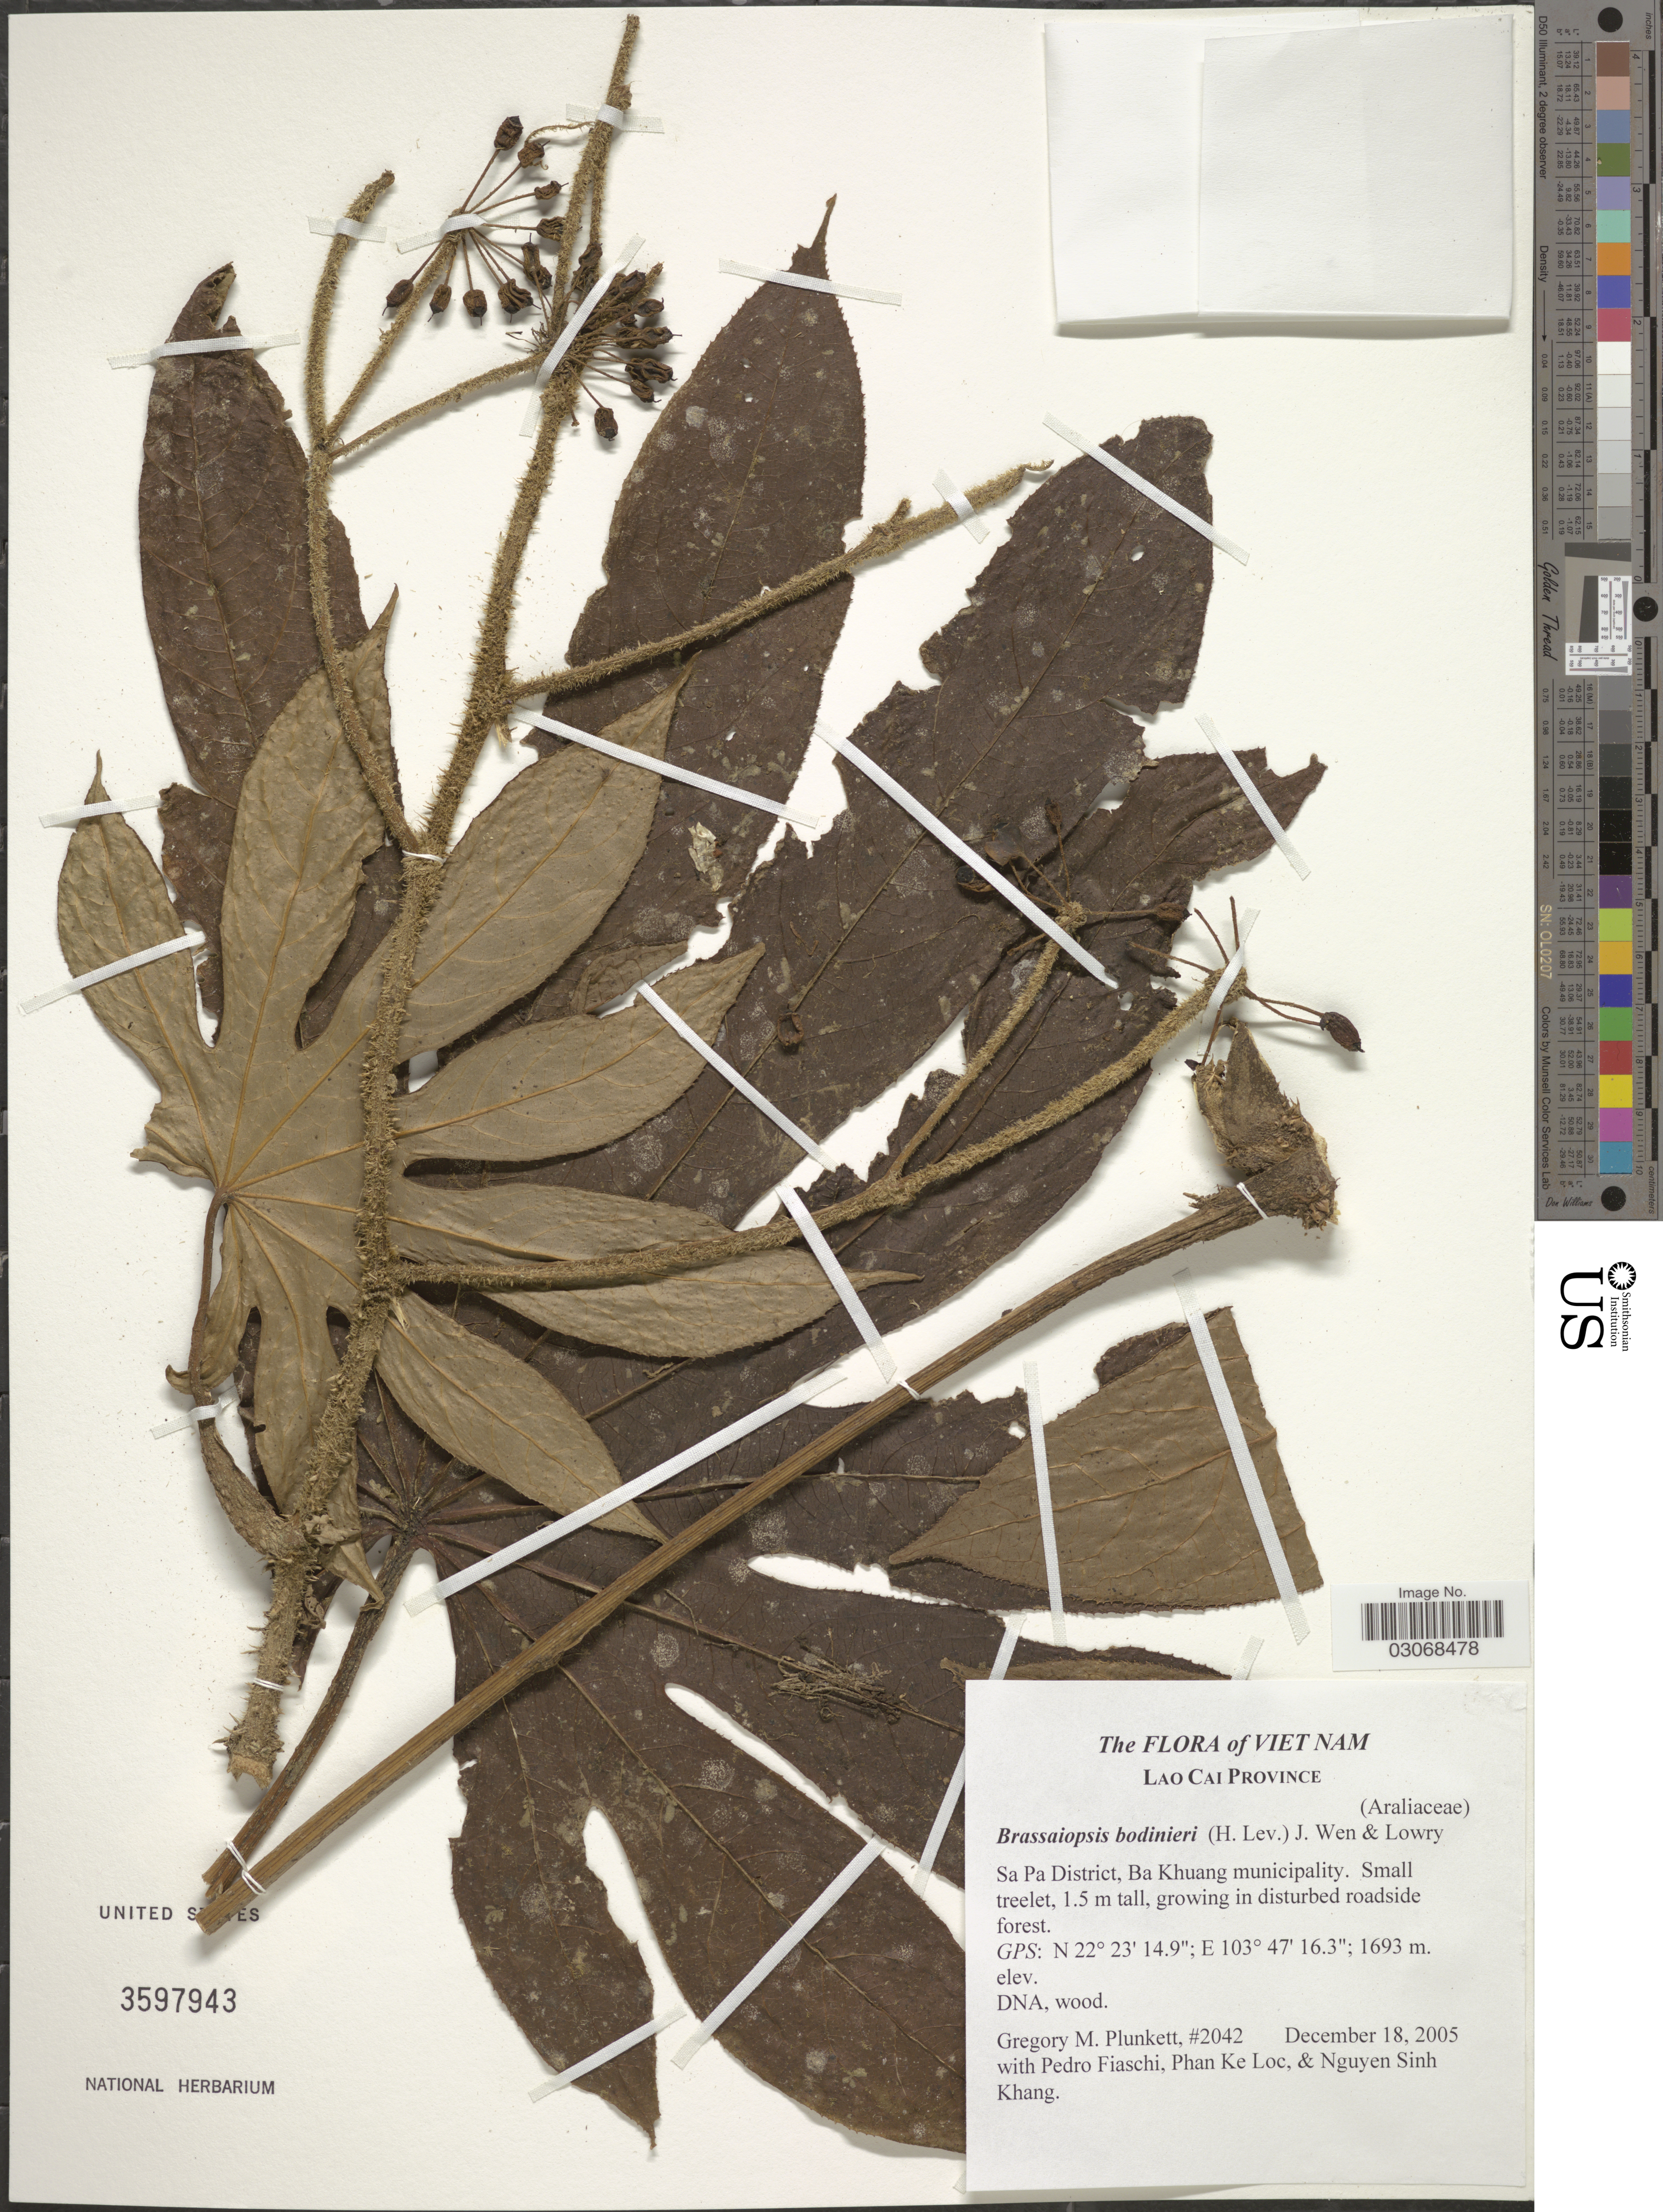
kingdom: Plantae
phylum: Tracheophyta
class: Magnoliopsida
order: Apiales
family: Araliaceae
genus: Brassaiopsis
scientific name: Brassaiopsis bodinieri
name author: (H. Lév.) J. Wen & Lowry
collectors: G. M. Plunkett, P. Fiaschi, P. K. Lôc & N. Khang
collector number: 2042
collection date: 2005-12-18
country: Vietnam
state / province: Lao Cai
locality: Sa Pa District, Ba Khuang municipality.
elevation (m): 1693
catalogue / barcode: US 3597943